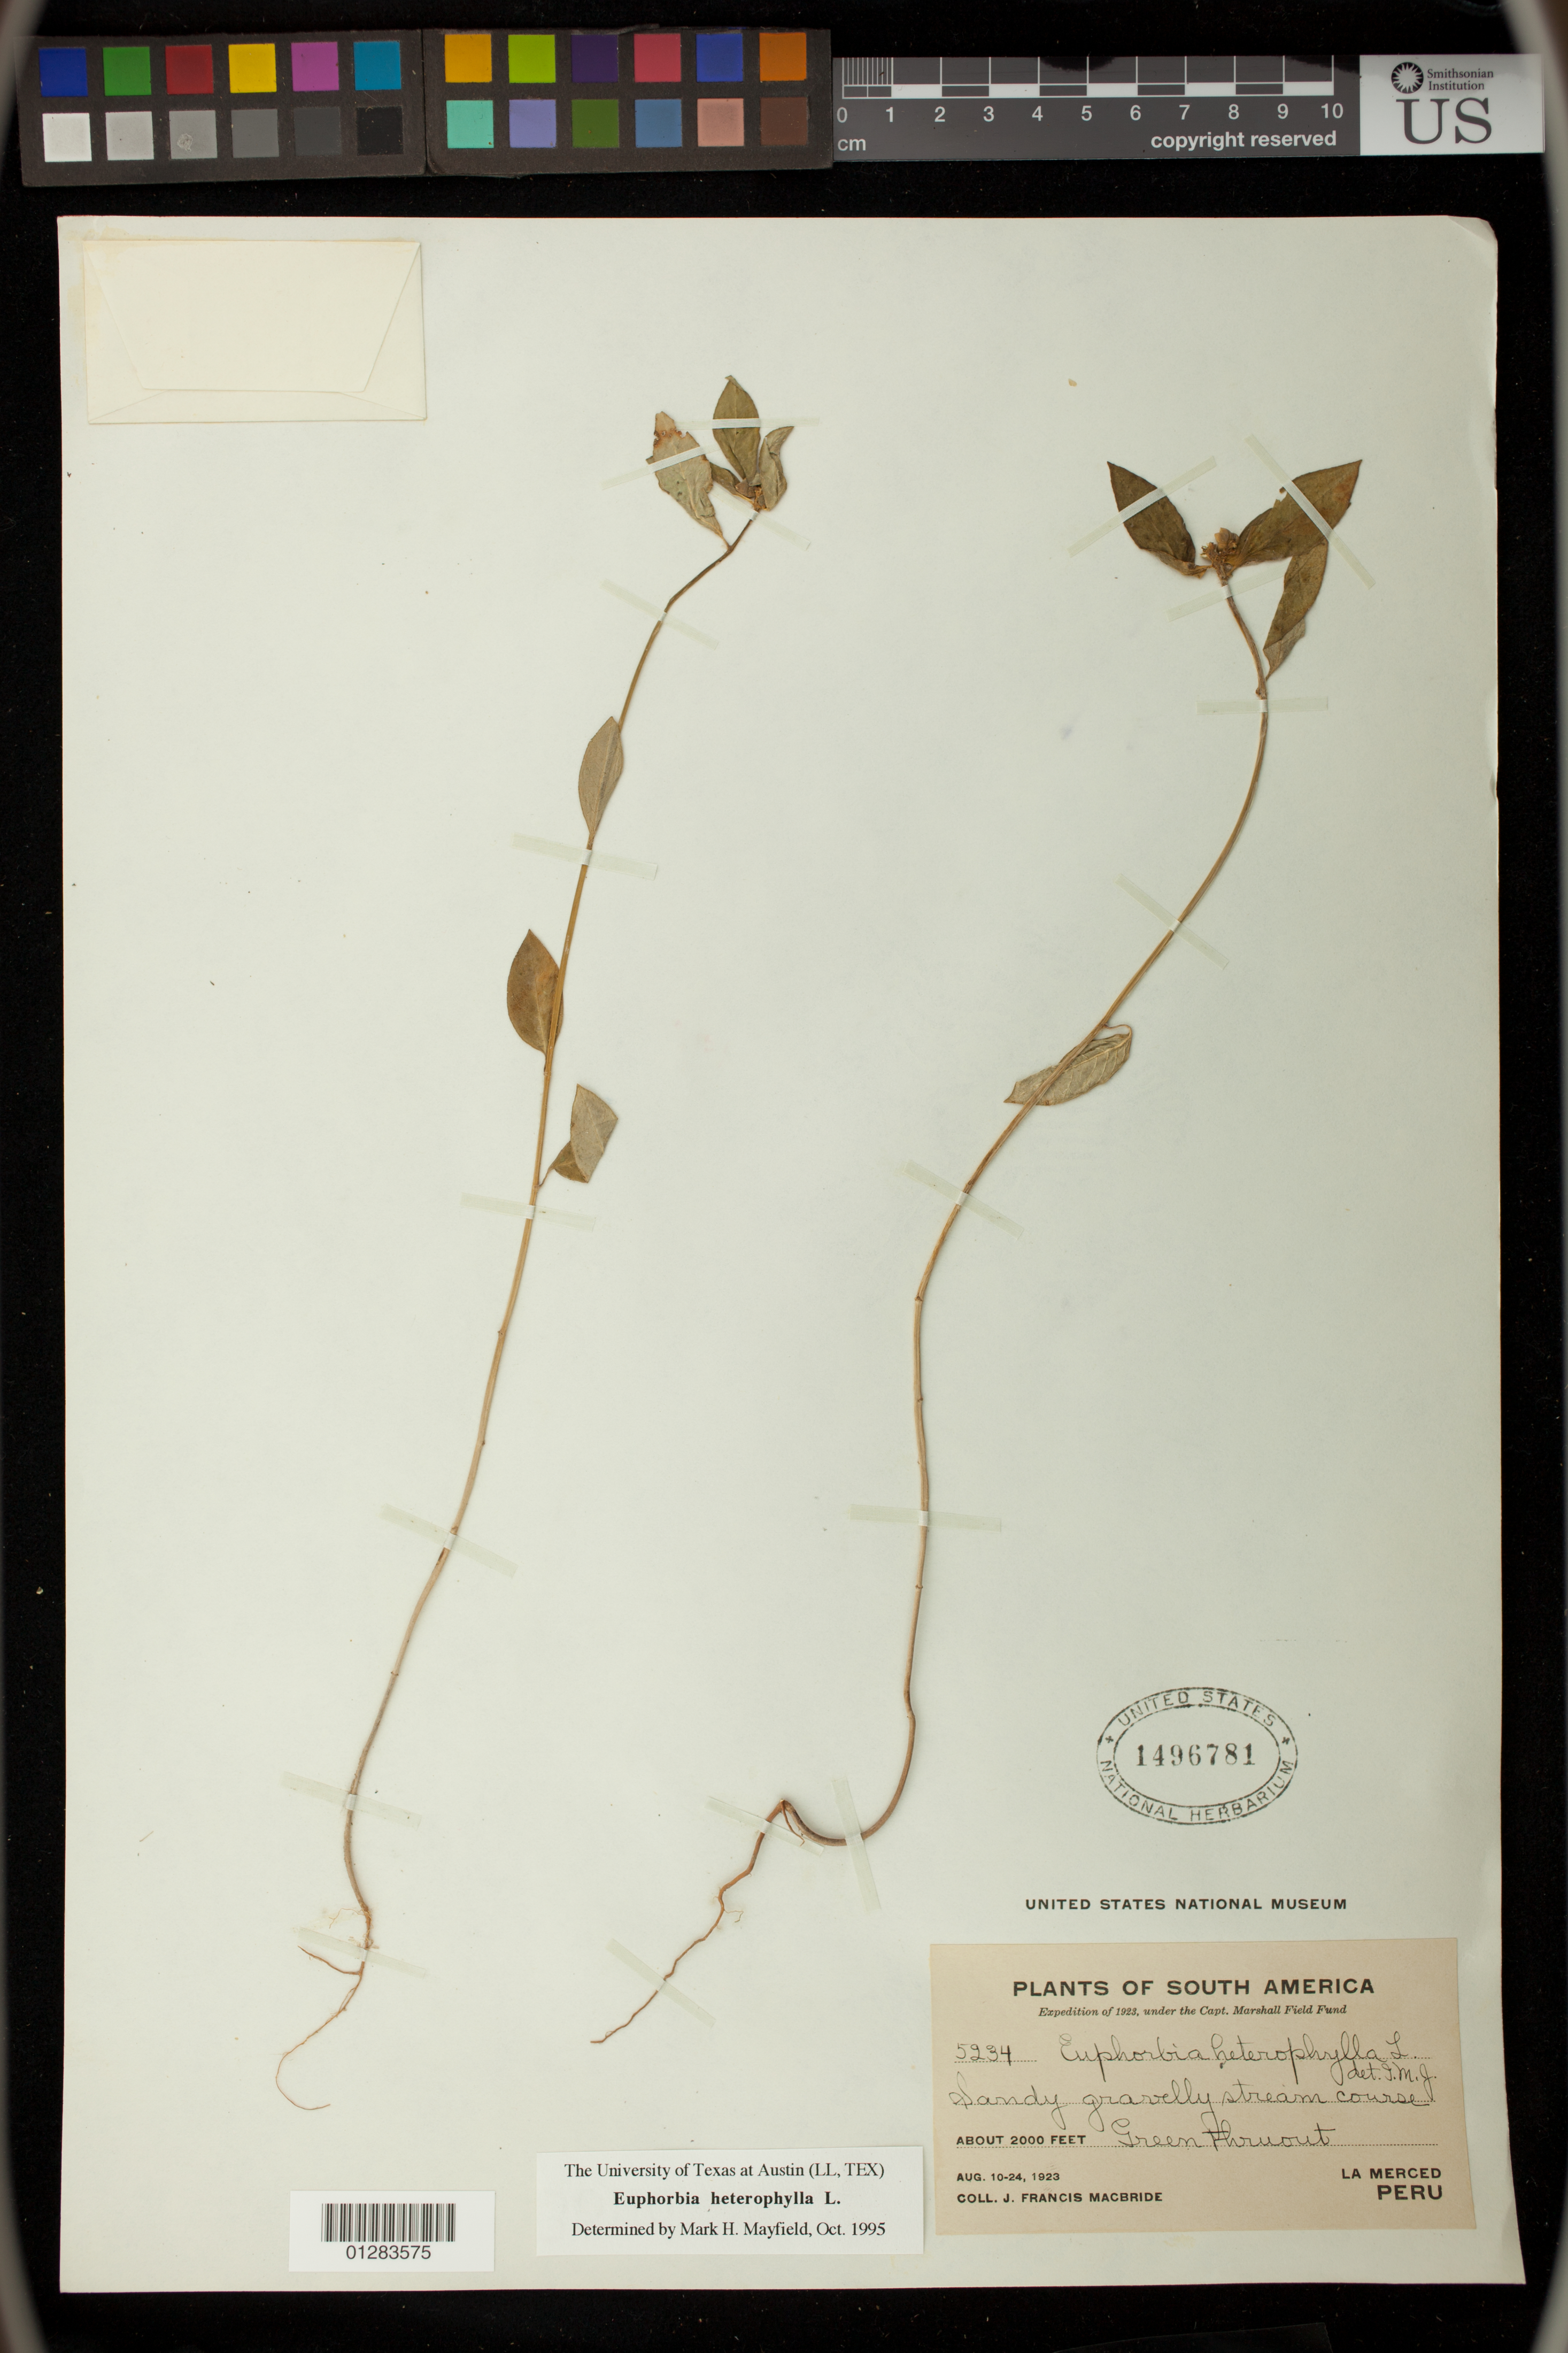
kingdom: Plantae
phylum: Tracheophyta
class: Magnoliopsida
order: Malpighiales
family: Euphorbiaceae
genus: Euphorbia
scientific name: Euphorbia heterophylla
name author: L.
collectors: J. F. Macbride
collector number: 5234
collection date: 1923-08-10/1923-08-24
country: Peru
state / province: Junín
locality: La Merced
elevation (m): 610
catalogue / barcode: US 1496781